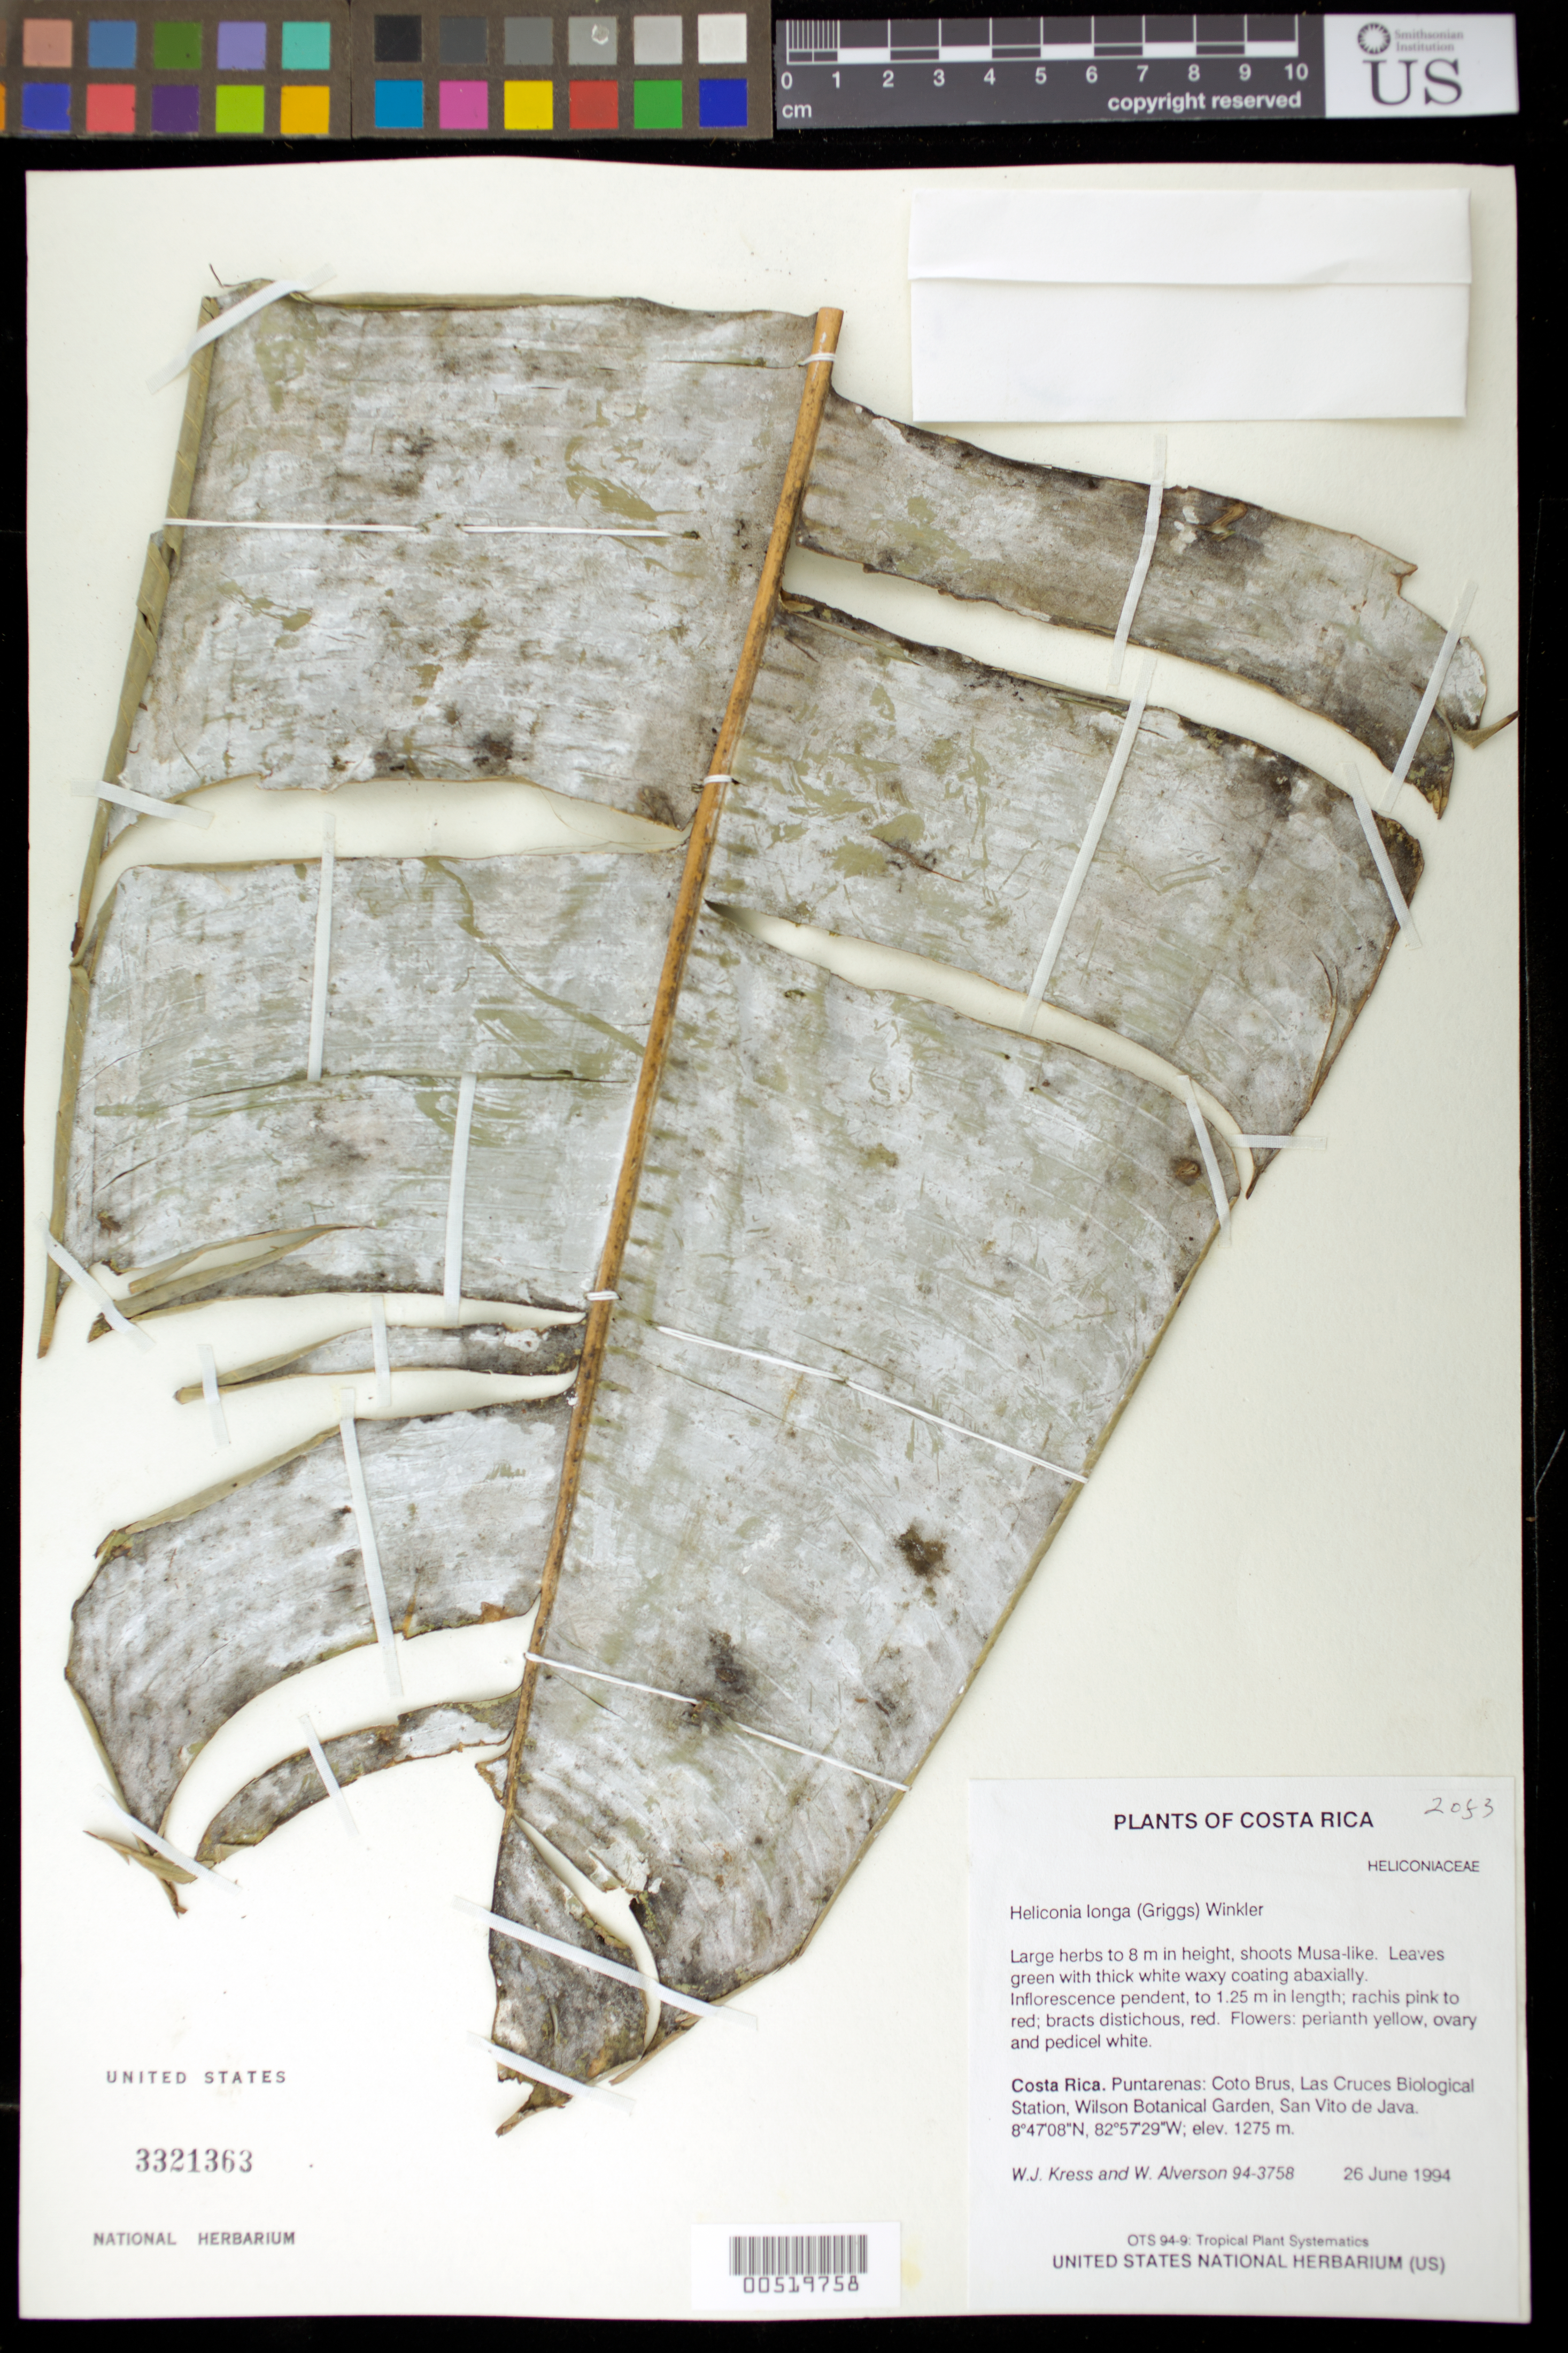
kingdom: Plantae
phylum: Tracheophyta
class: Liliopsida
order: Zingiberales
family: Heliconiaceae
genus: Heliconia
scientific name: Heliconia longa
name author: (R.F. Griggs) H.J.P. Winkl.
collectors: W. J. Kress & W. S. Alverson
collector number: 94-3758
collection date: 1994-06-26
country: Costa Rica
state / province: Puntarenas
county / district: Coto Brus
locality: Las Cruces Biological Station, Wilson Botanical Garden, San Vito de Java.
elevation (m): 1275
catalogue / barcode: US 3321363